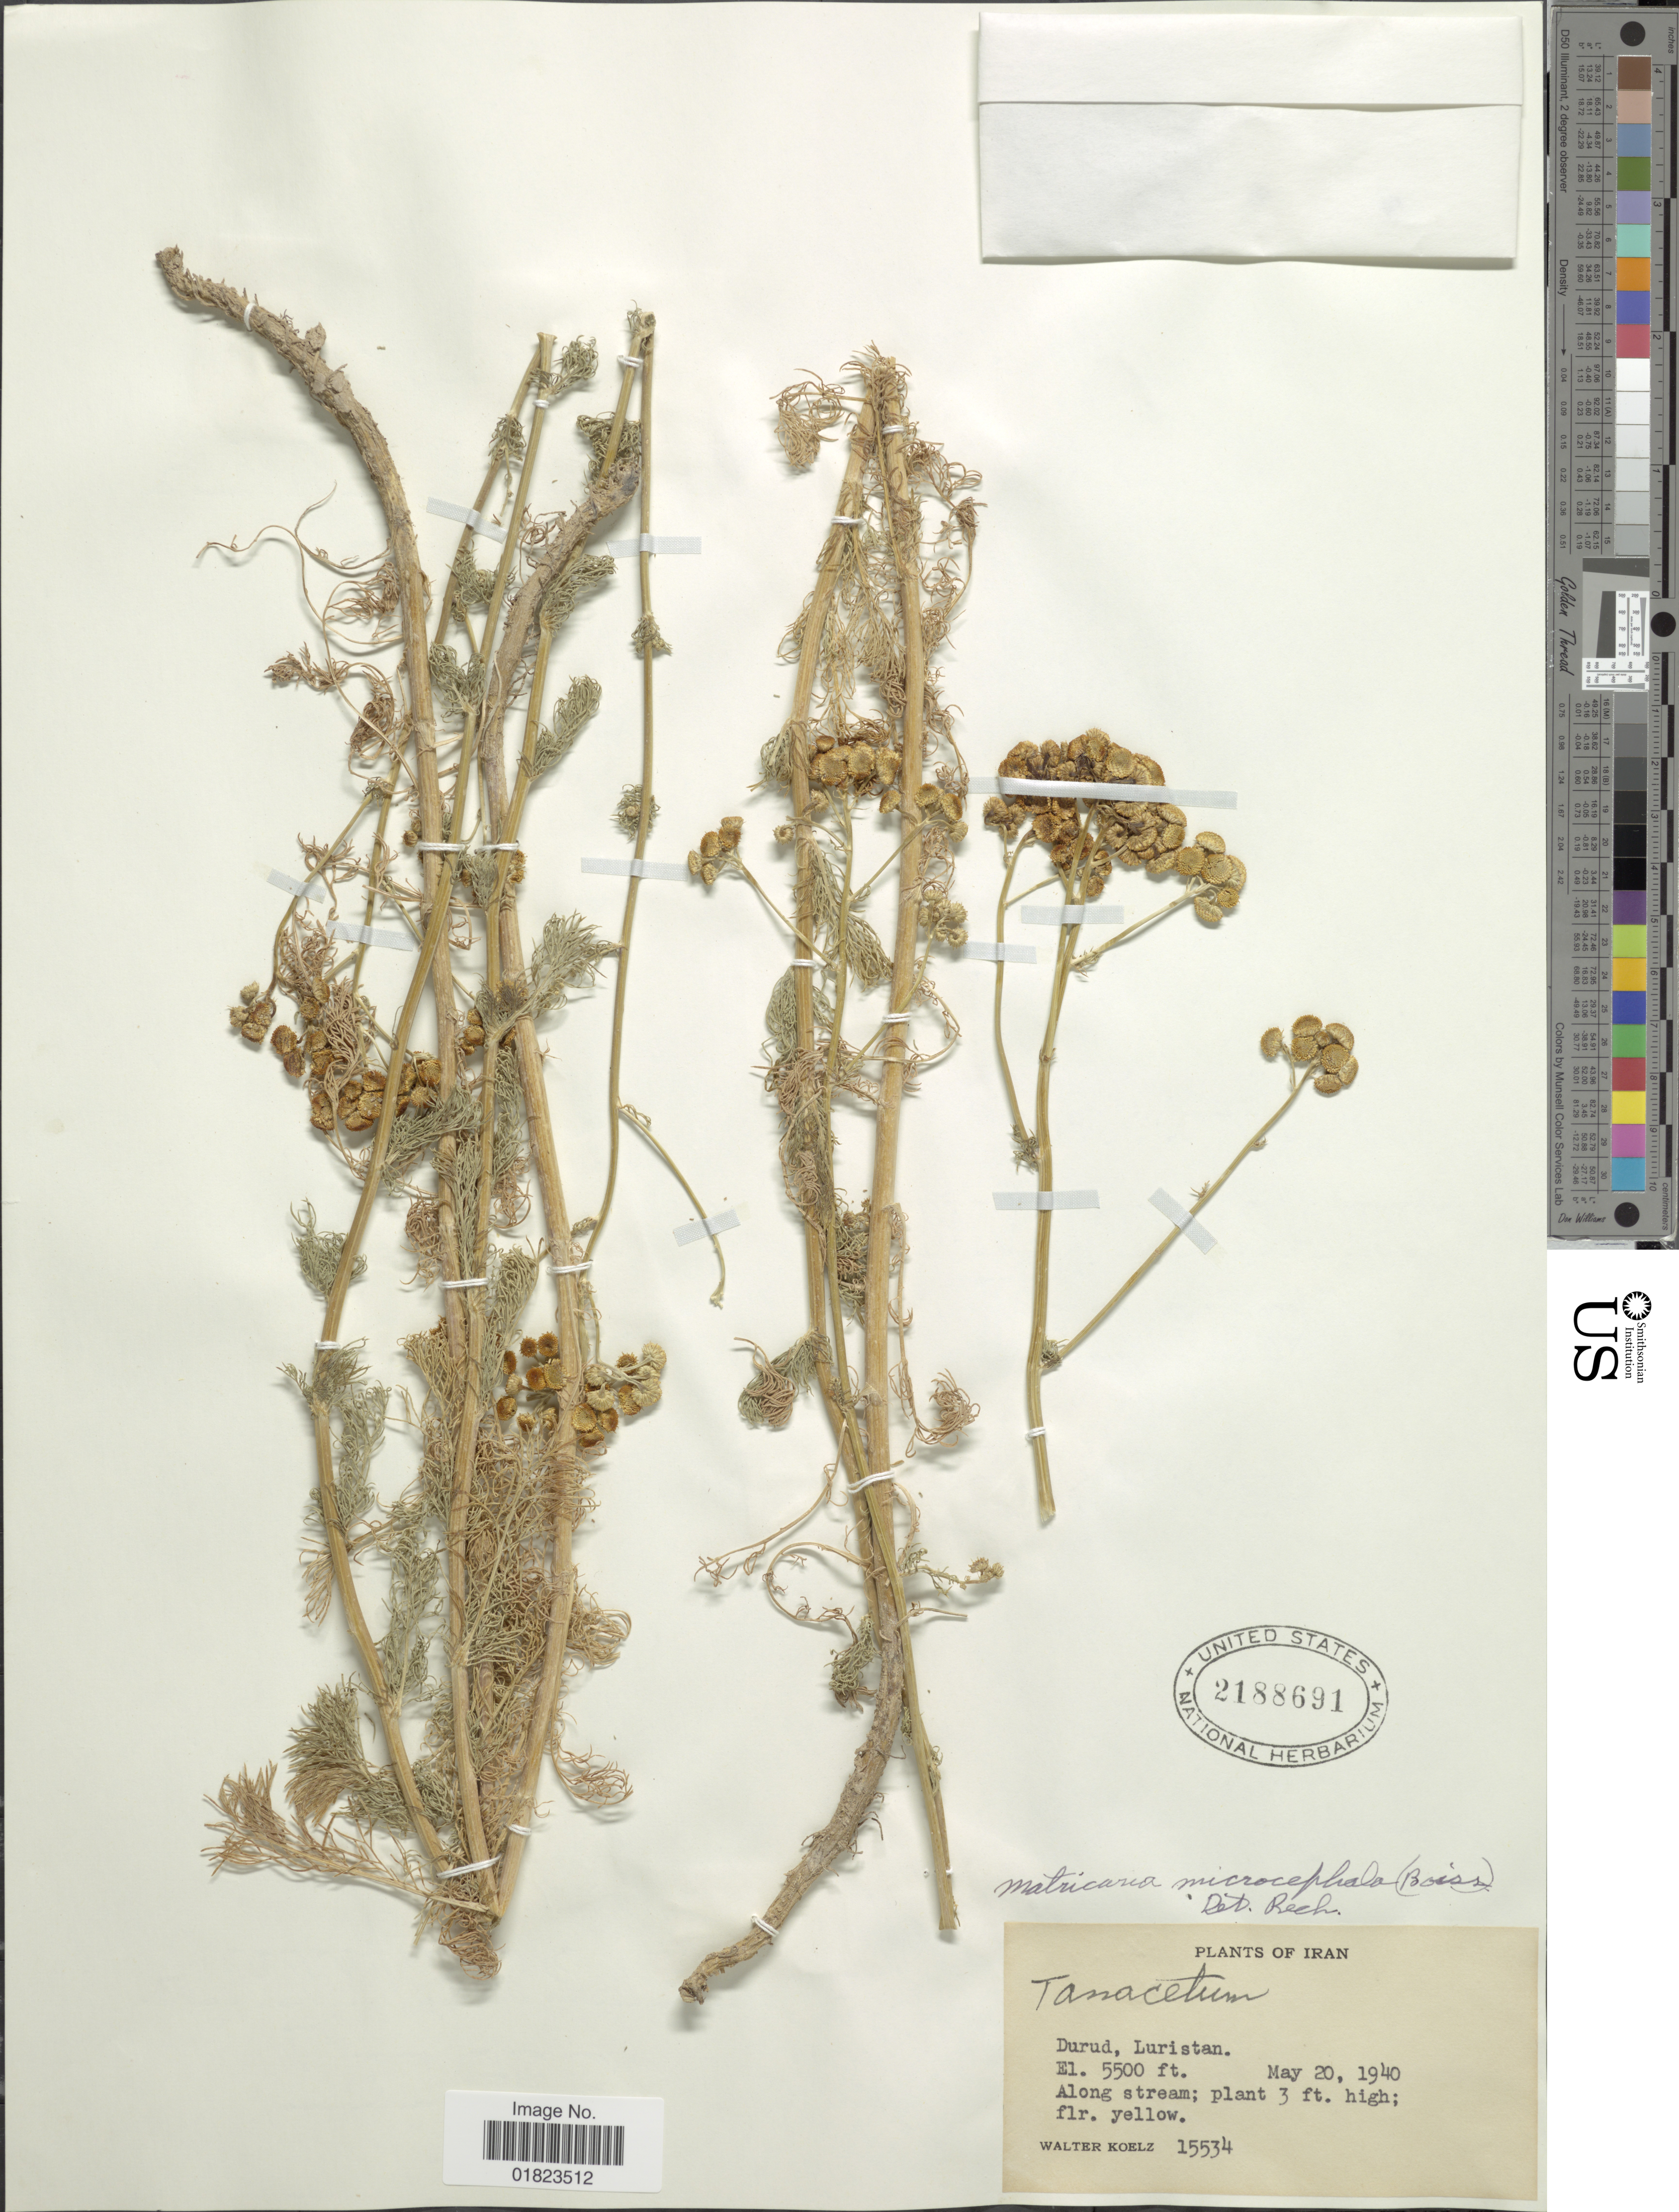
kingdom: Plantae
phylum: Tracheophyta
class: Magnoliopsida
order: Asterales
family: Asteraceae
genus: Tripleurospermum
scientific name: Tripleurospermum microcephalum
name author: (Boiss.) Bornm.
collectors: W. N. Koelz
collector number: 15534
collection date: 1940-05-20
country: Iran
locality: Durud, Laristan. Along stream.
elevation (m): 1676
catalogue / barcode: US 2188691